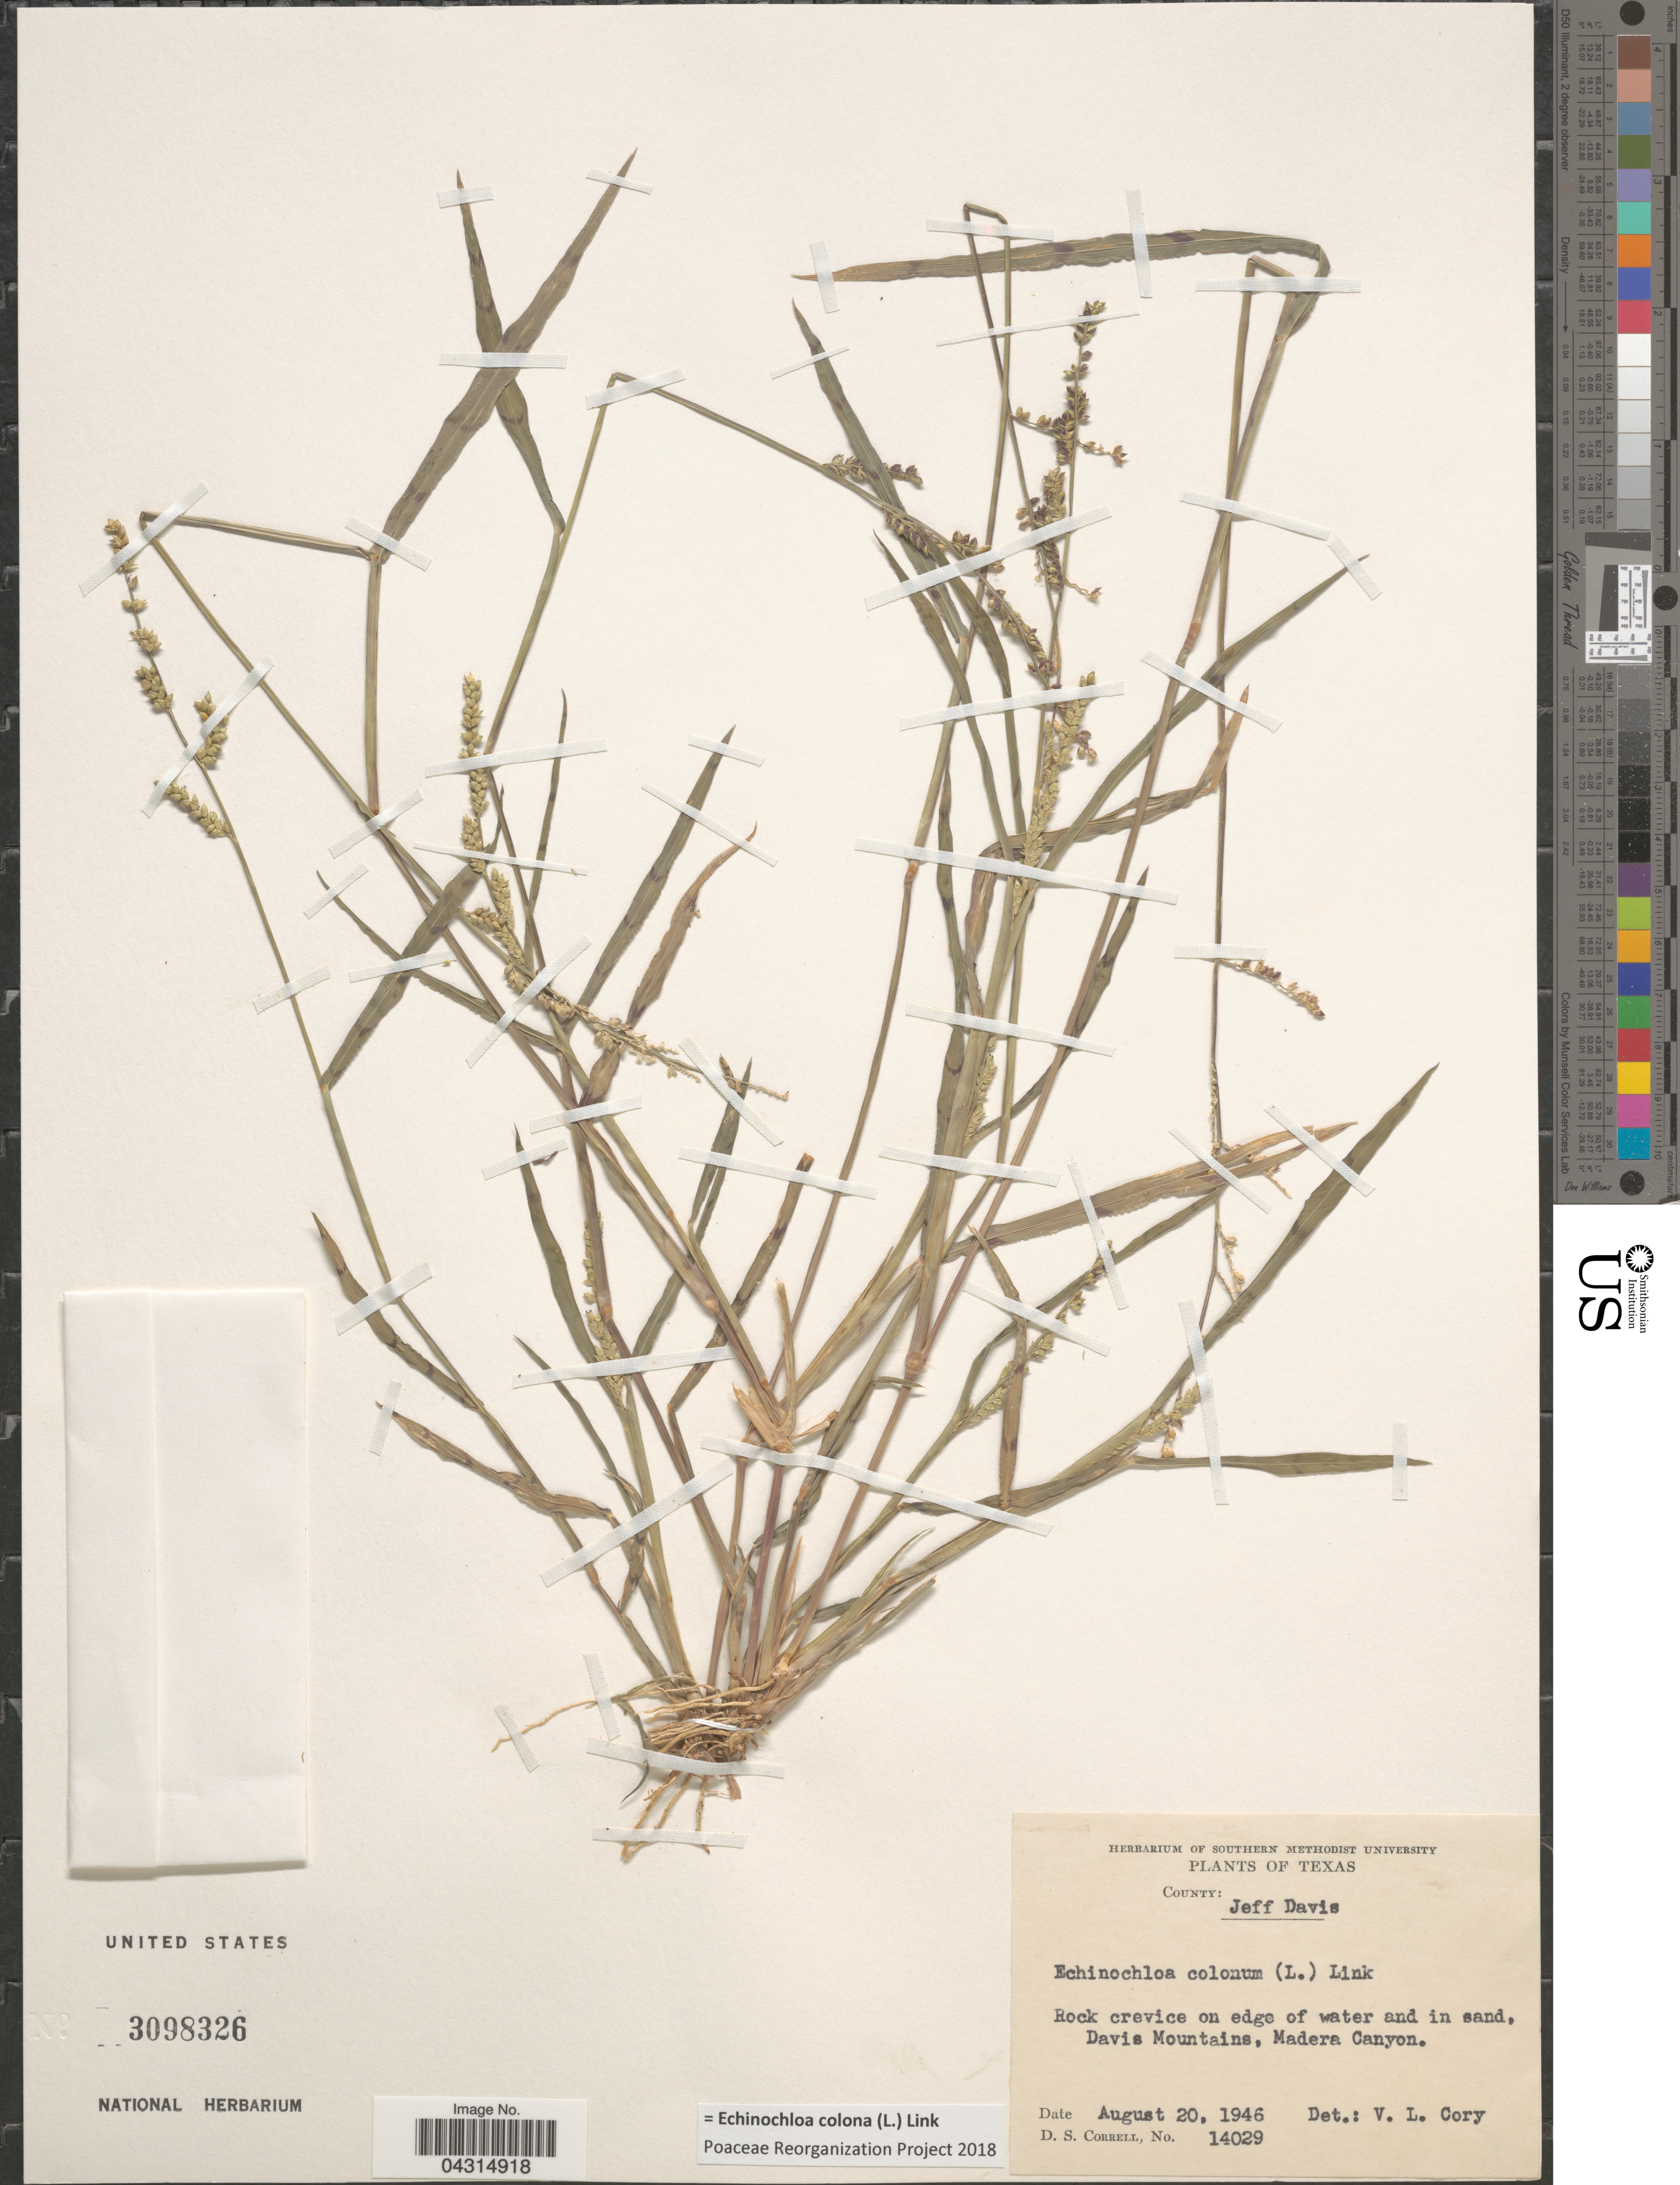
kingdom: Plantae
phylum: Tracheophyta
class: Liliopsida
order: Poales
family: Poaceae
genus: Echinochloa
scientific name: Echinochloa colona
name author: (L.) Link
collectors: D. S. Correll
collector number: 14029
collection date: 1946-08-20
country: United States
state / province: Texas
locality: County: Jeff Davis. Rock crevice on edge of water and in sand, Davis Mountains, Madera Canyon.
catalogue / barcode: US 3098326